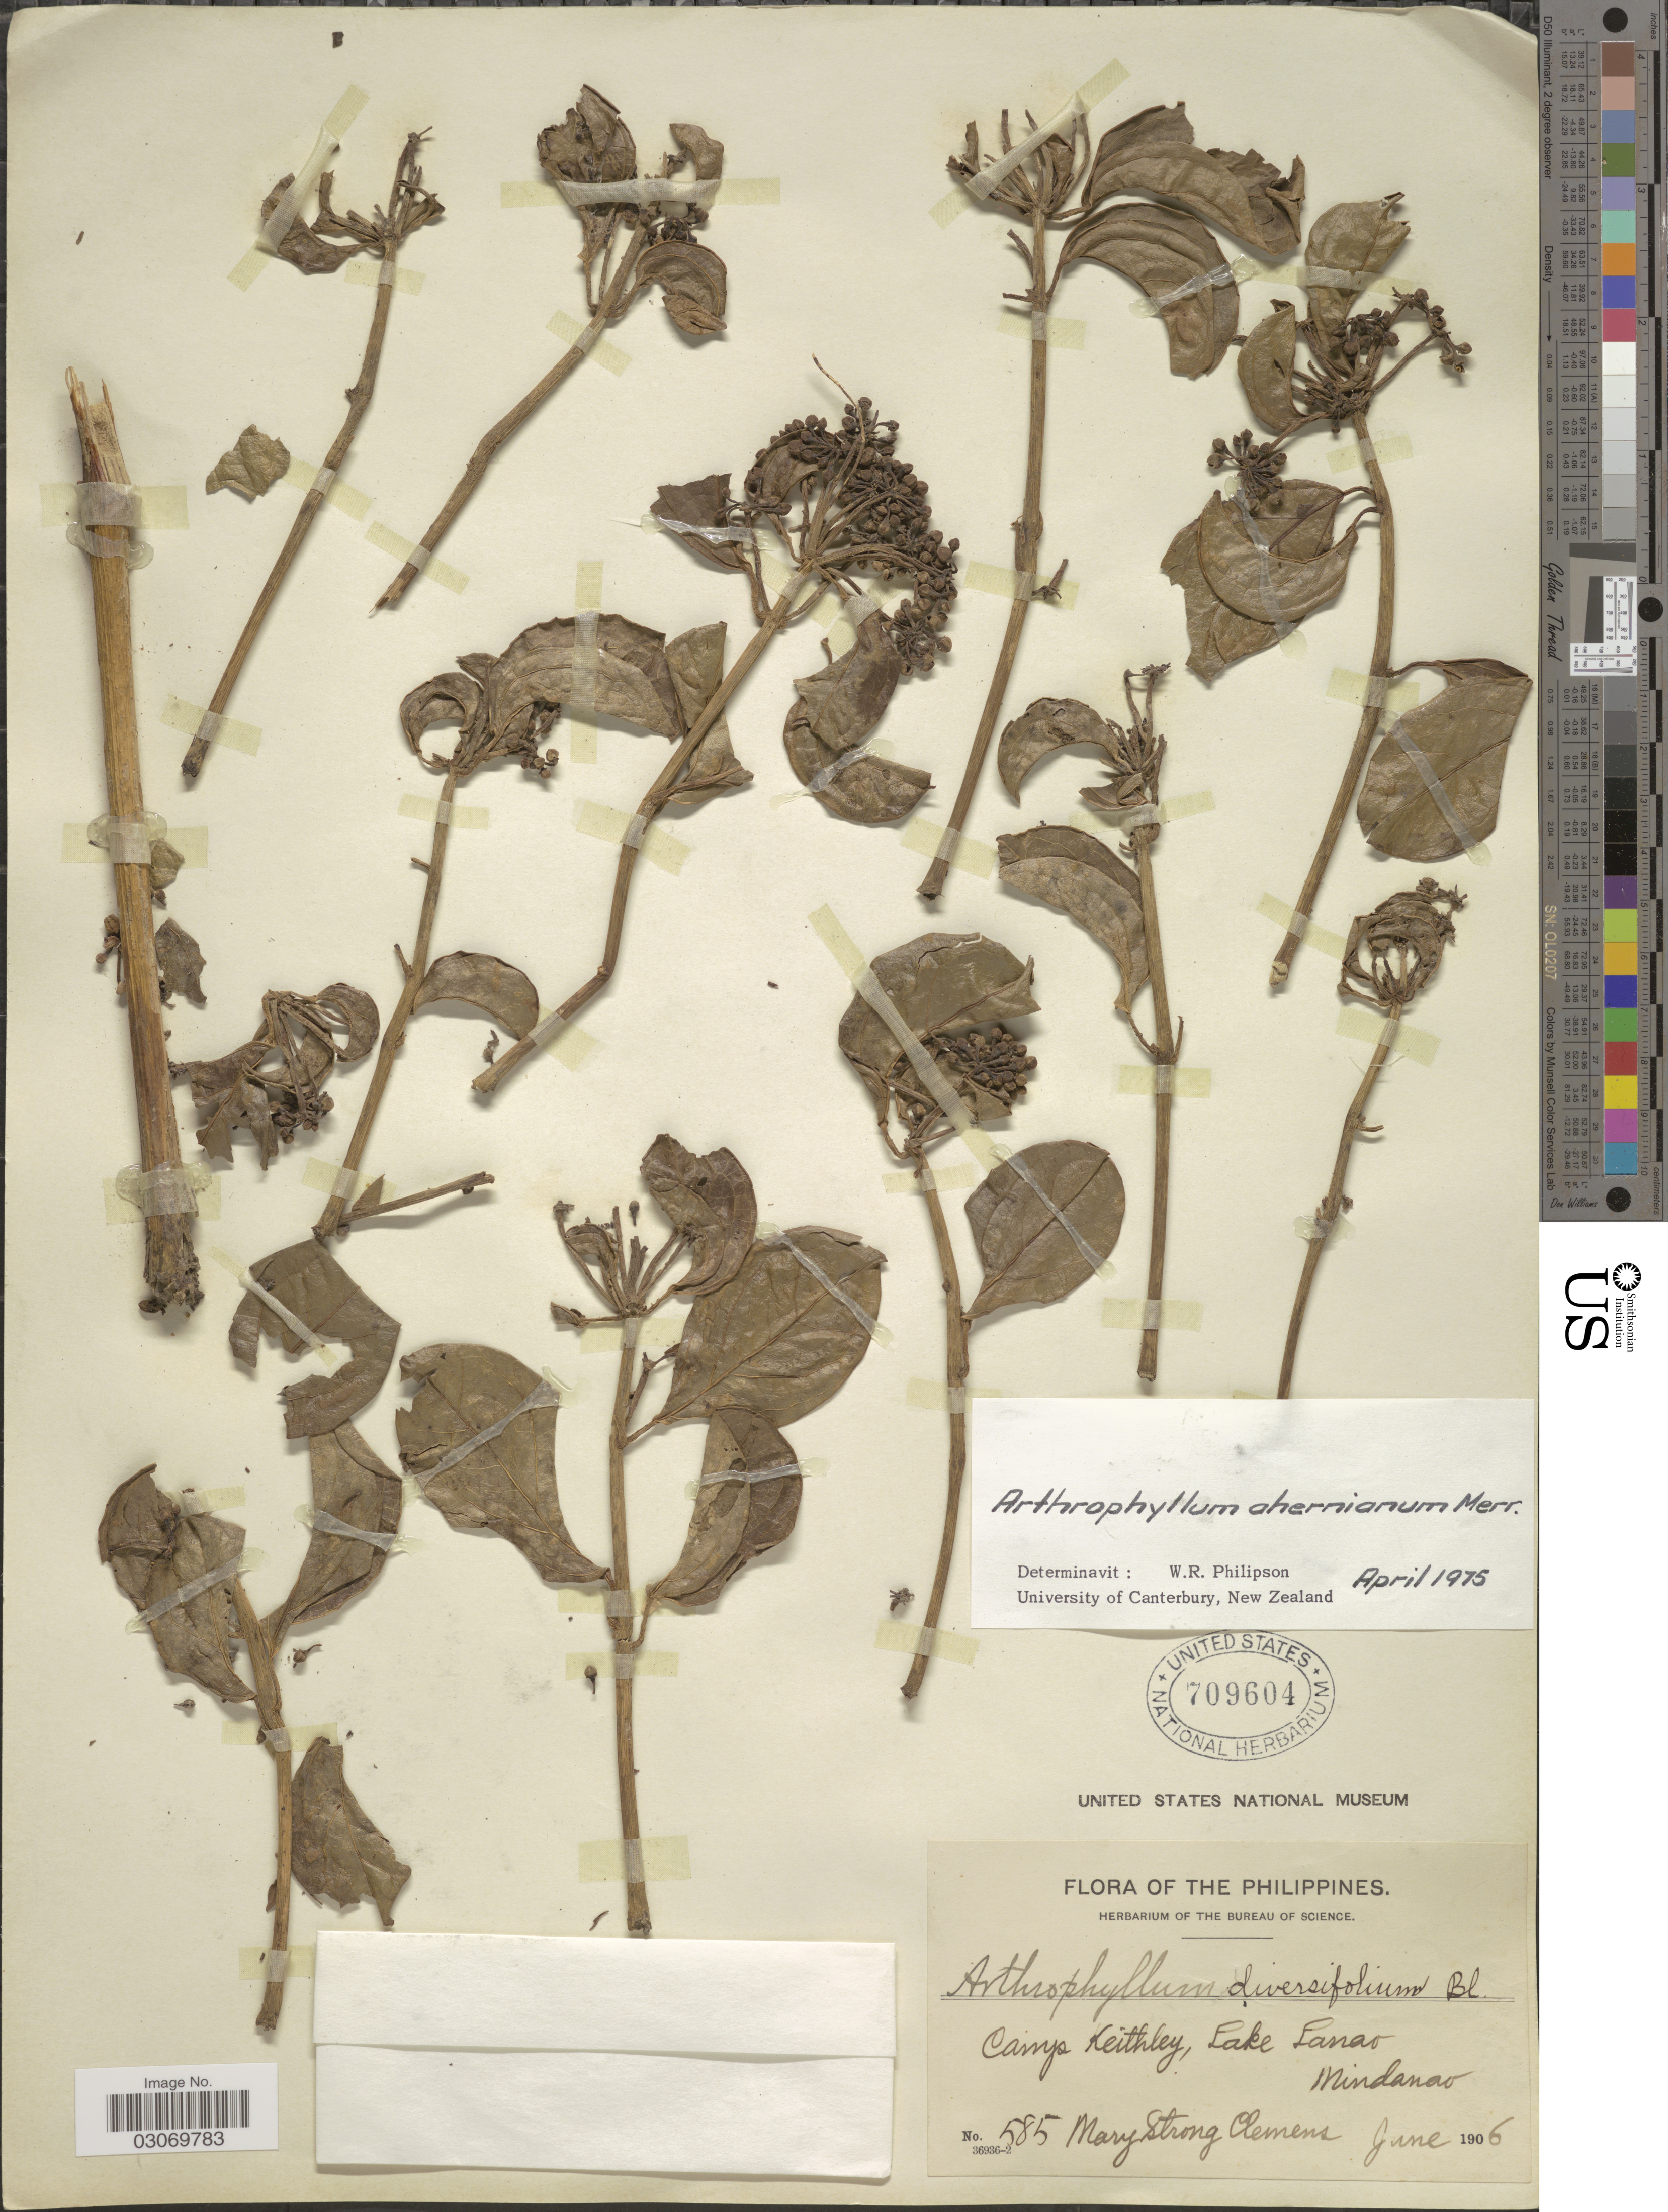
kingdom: Plantae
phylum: Tracheophyta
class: Magnoliopsida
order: Apiales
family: Araliaceae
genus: Arthrophyllum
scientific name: Arthrophyllum ahernianum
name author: Merr.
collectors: M. S. Clemens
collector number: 585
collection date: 1906-06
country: Philippines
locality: Camp Keithley, Lake Lanao, Mindanao.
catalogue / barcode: US 709604